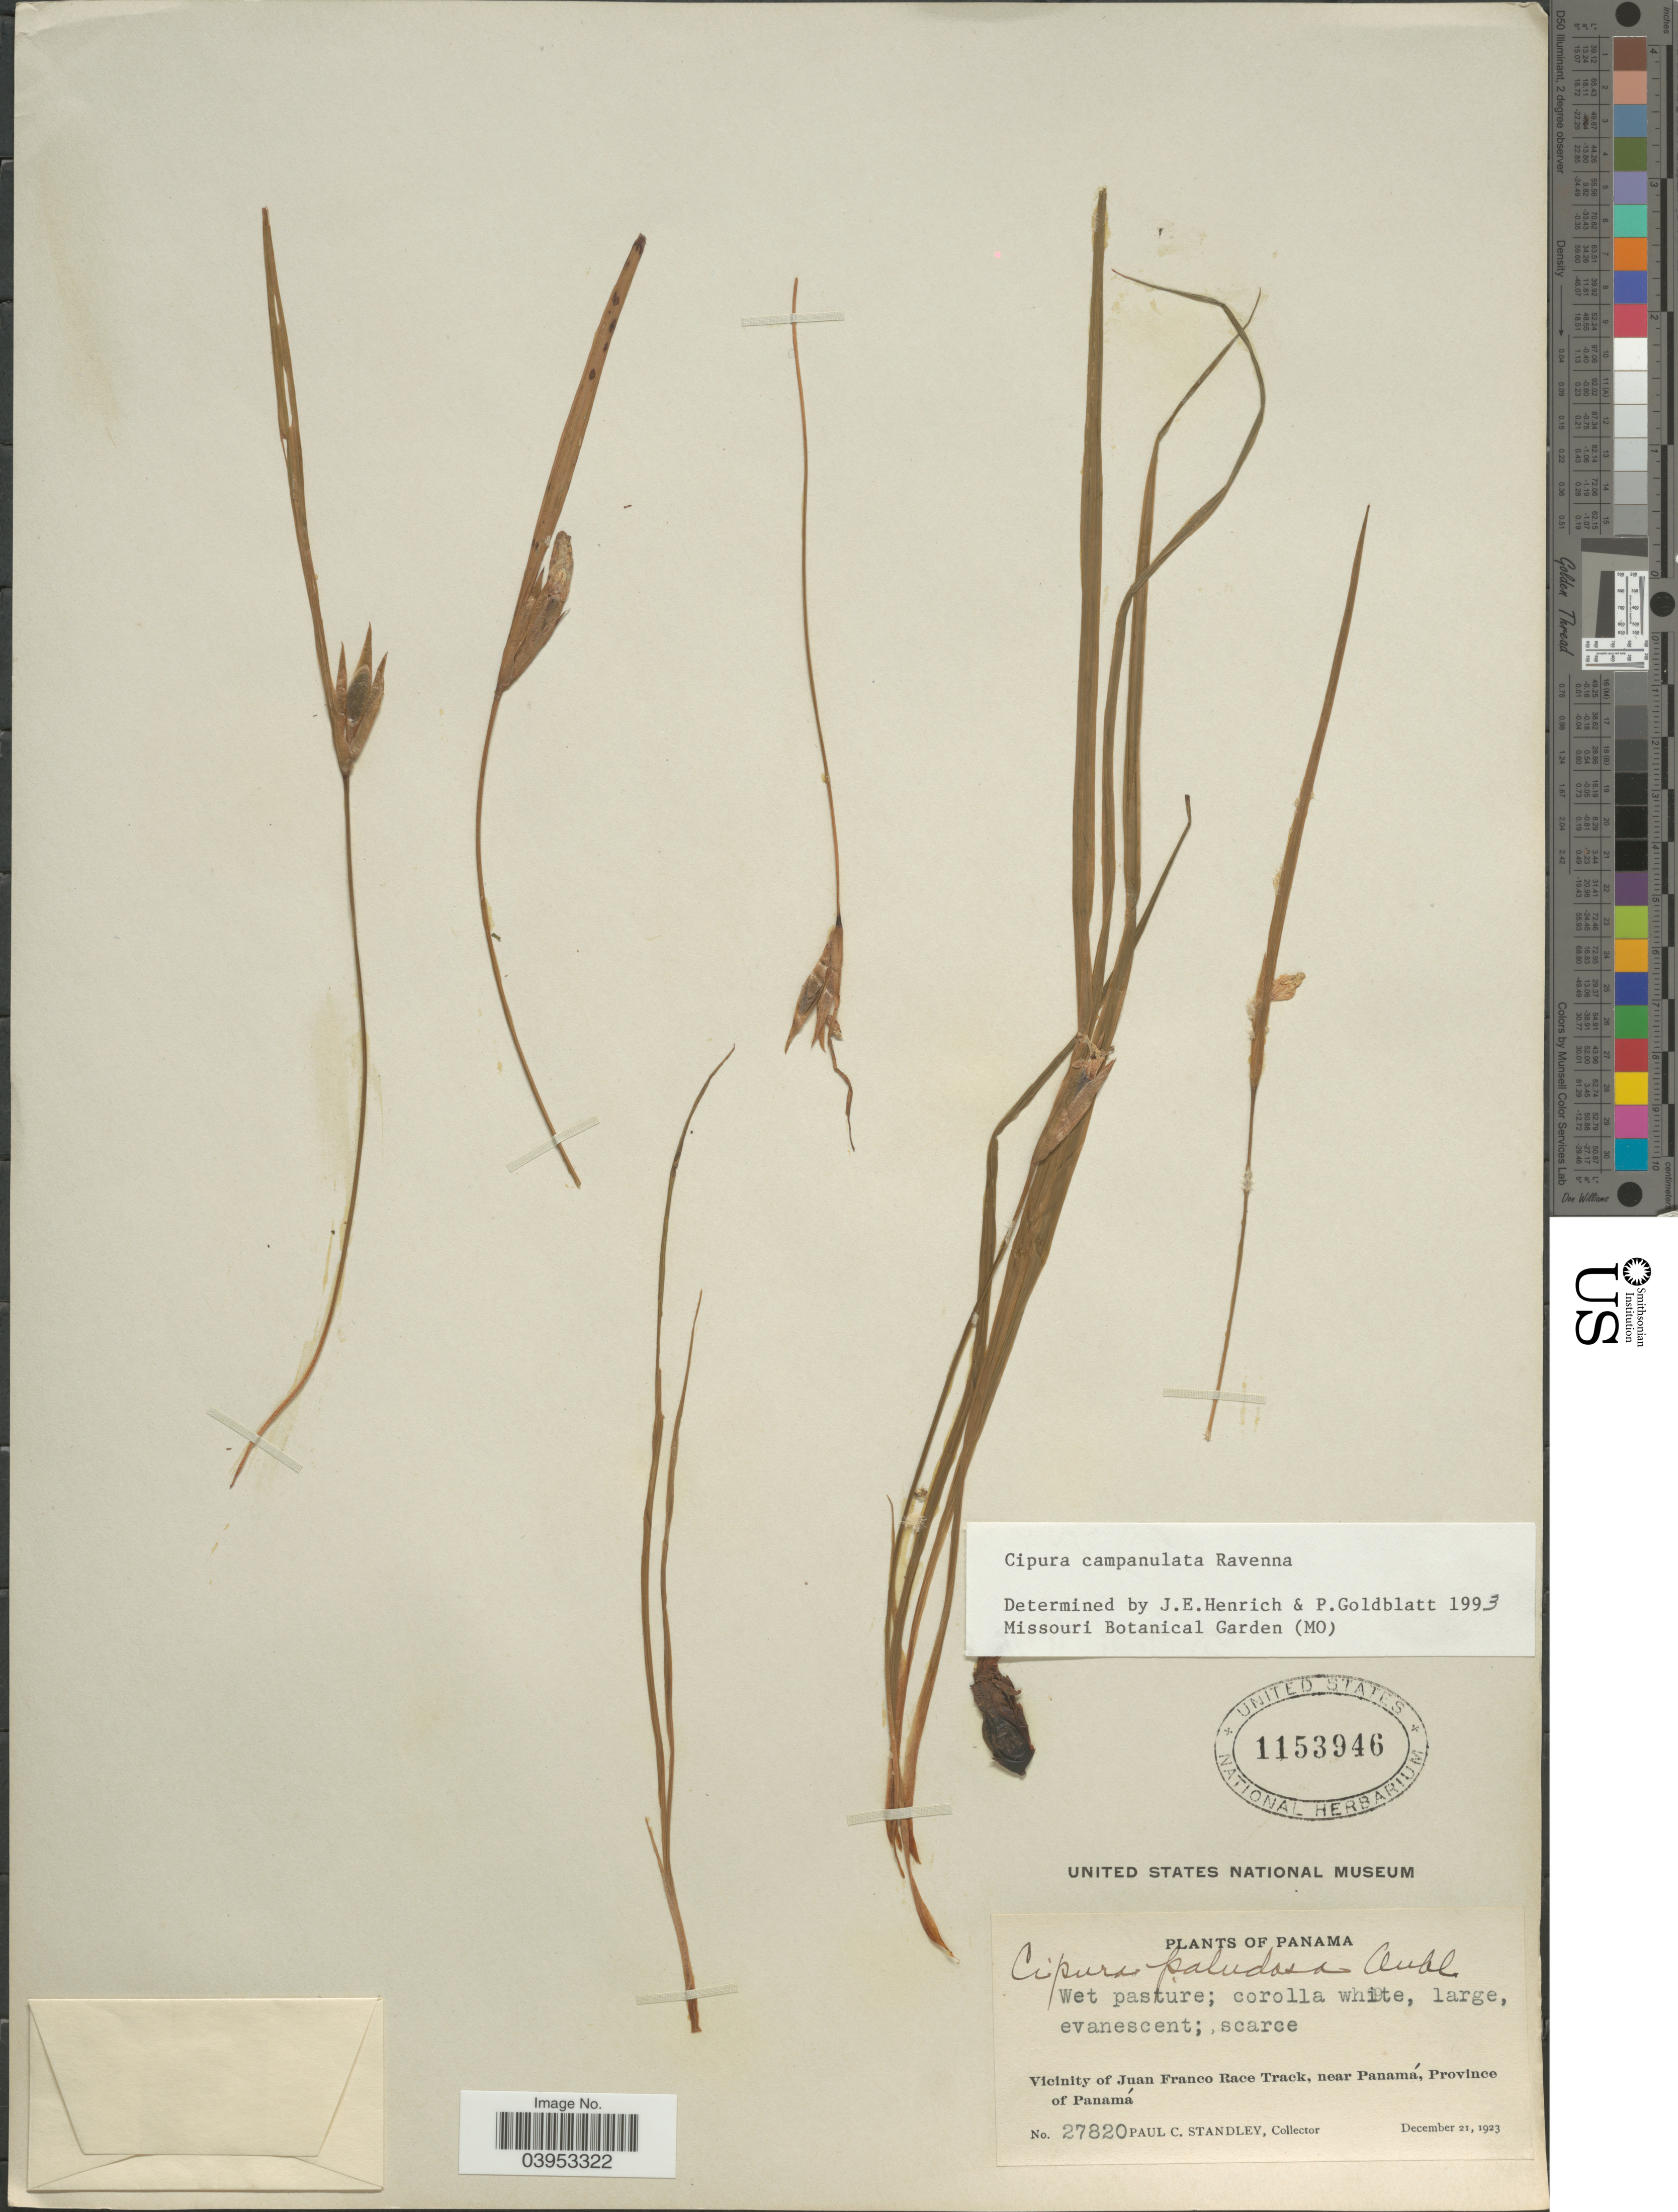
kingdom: Plantae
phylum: Tracheophyta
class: Liliopsida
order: Asparagales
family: Iridaceae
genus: Cipura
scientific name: Cipura campanulata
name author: Ravenna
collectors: P. C. Standley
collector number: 27820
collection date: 1923-12-21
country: Panama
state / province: Panamá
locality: Vicinity of Juan Franco Race Track, near Panamá.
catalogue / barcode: US 1153946